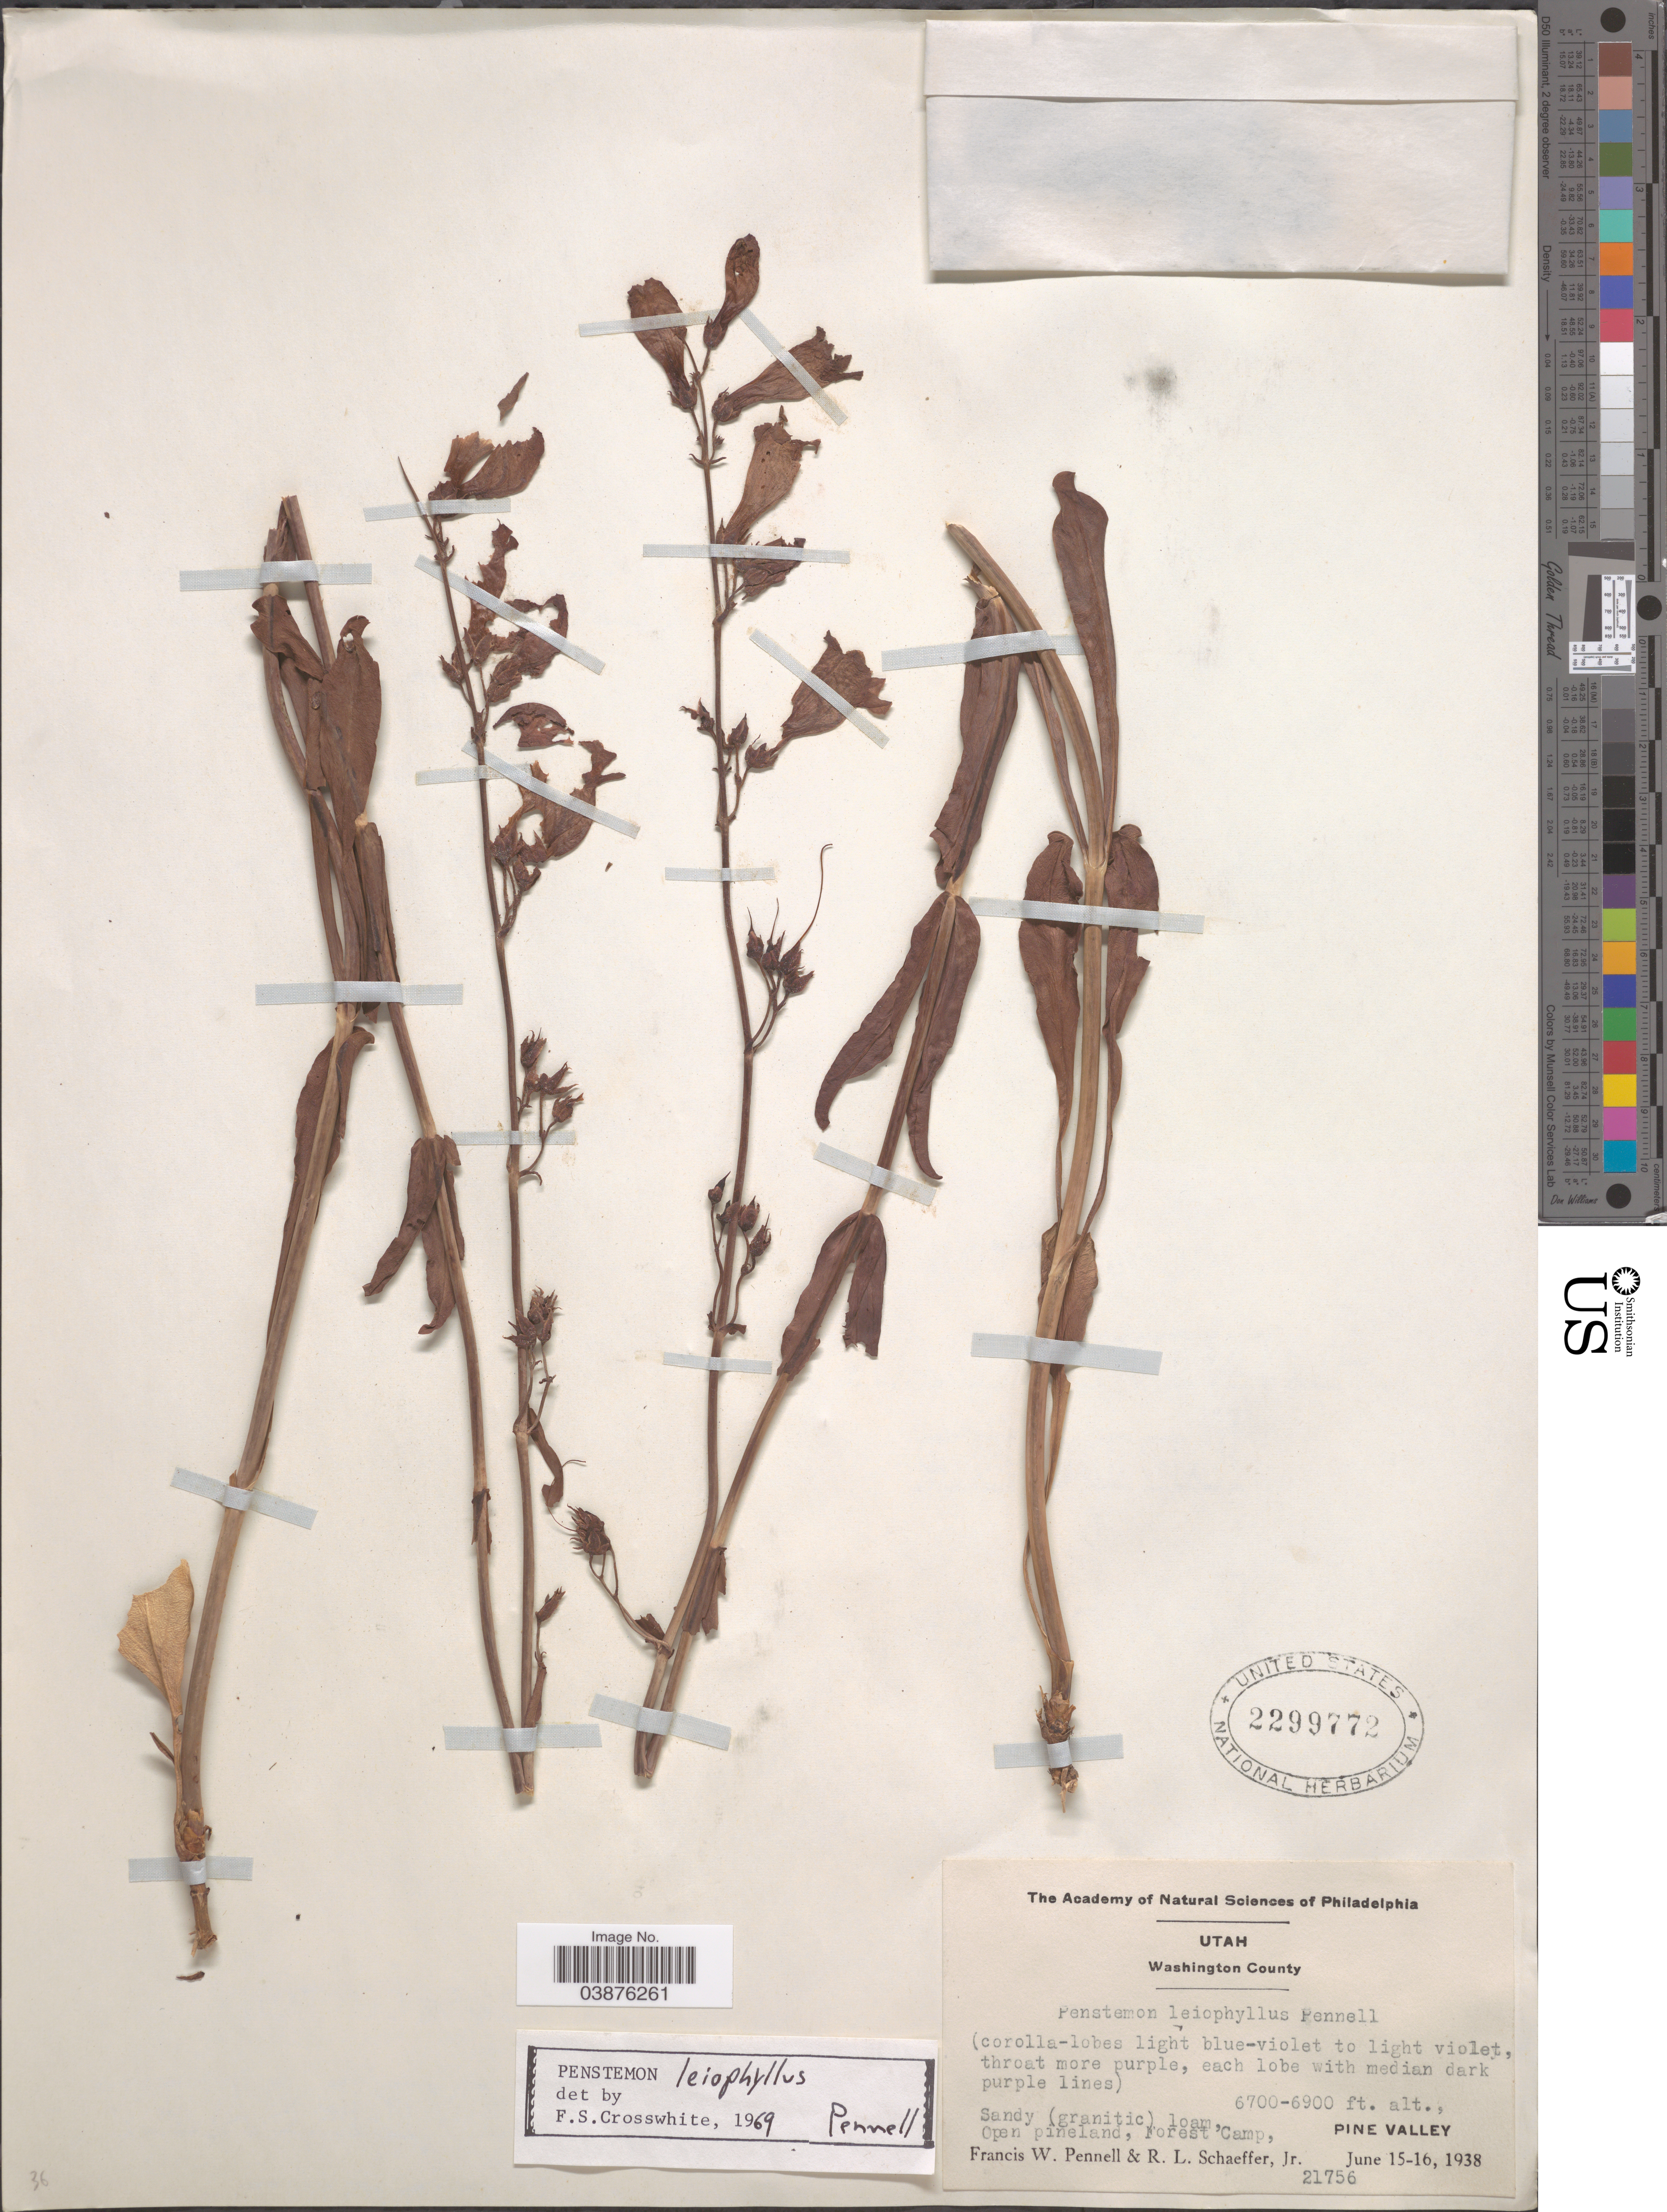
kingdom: Plantae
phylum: Tracheophyta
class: Magnoliopsida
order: Lamiales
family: Plantaginaceae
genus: Penstemon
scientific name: Penstemon leiophyllus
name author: Pennell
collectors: F. W. Pennell & R. L. Schaeffer Jr.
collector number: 21756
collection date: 1938-06-15/1938-06-16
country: United States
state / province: Utah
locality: Washington County. Open pineland, Forest Camp, Pine Valley.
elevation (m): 2042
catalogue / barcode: US 2299772